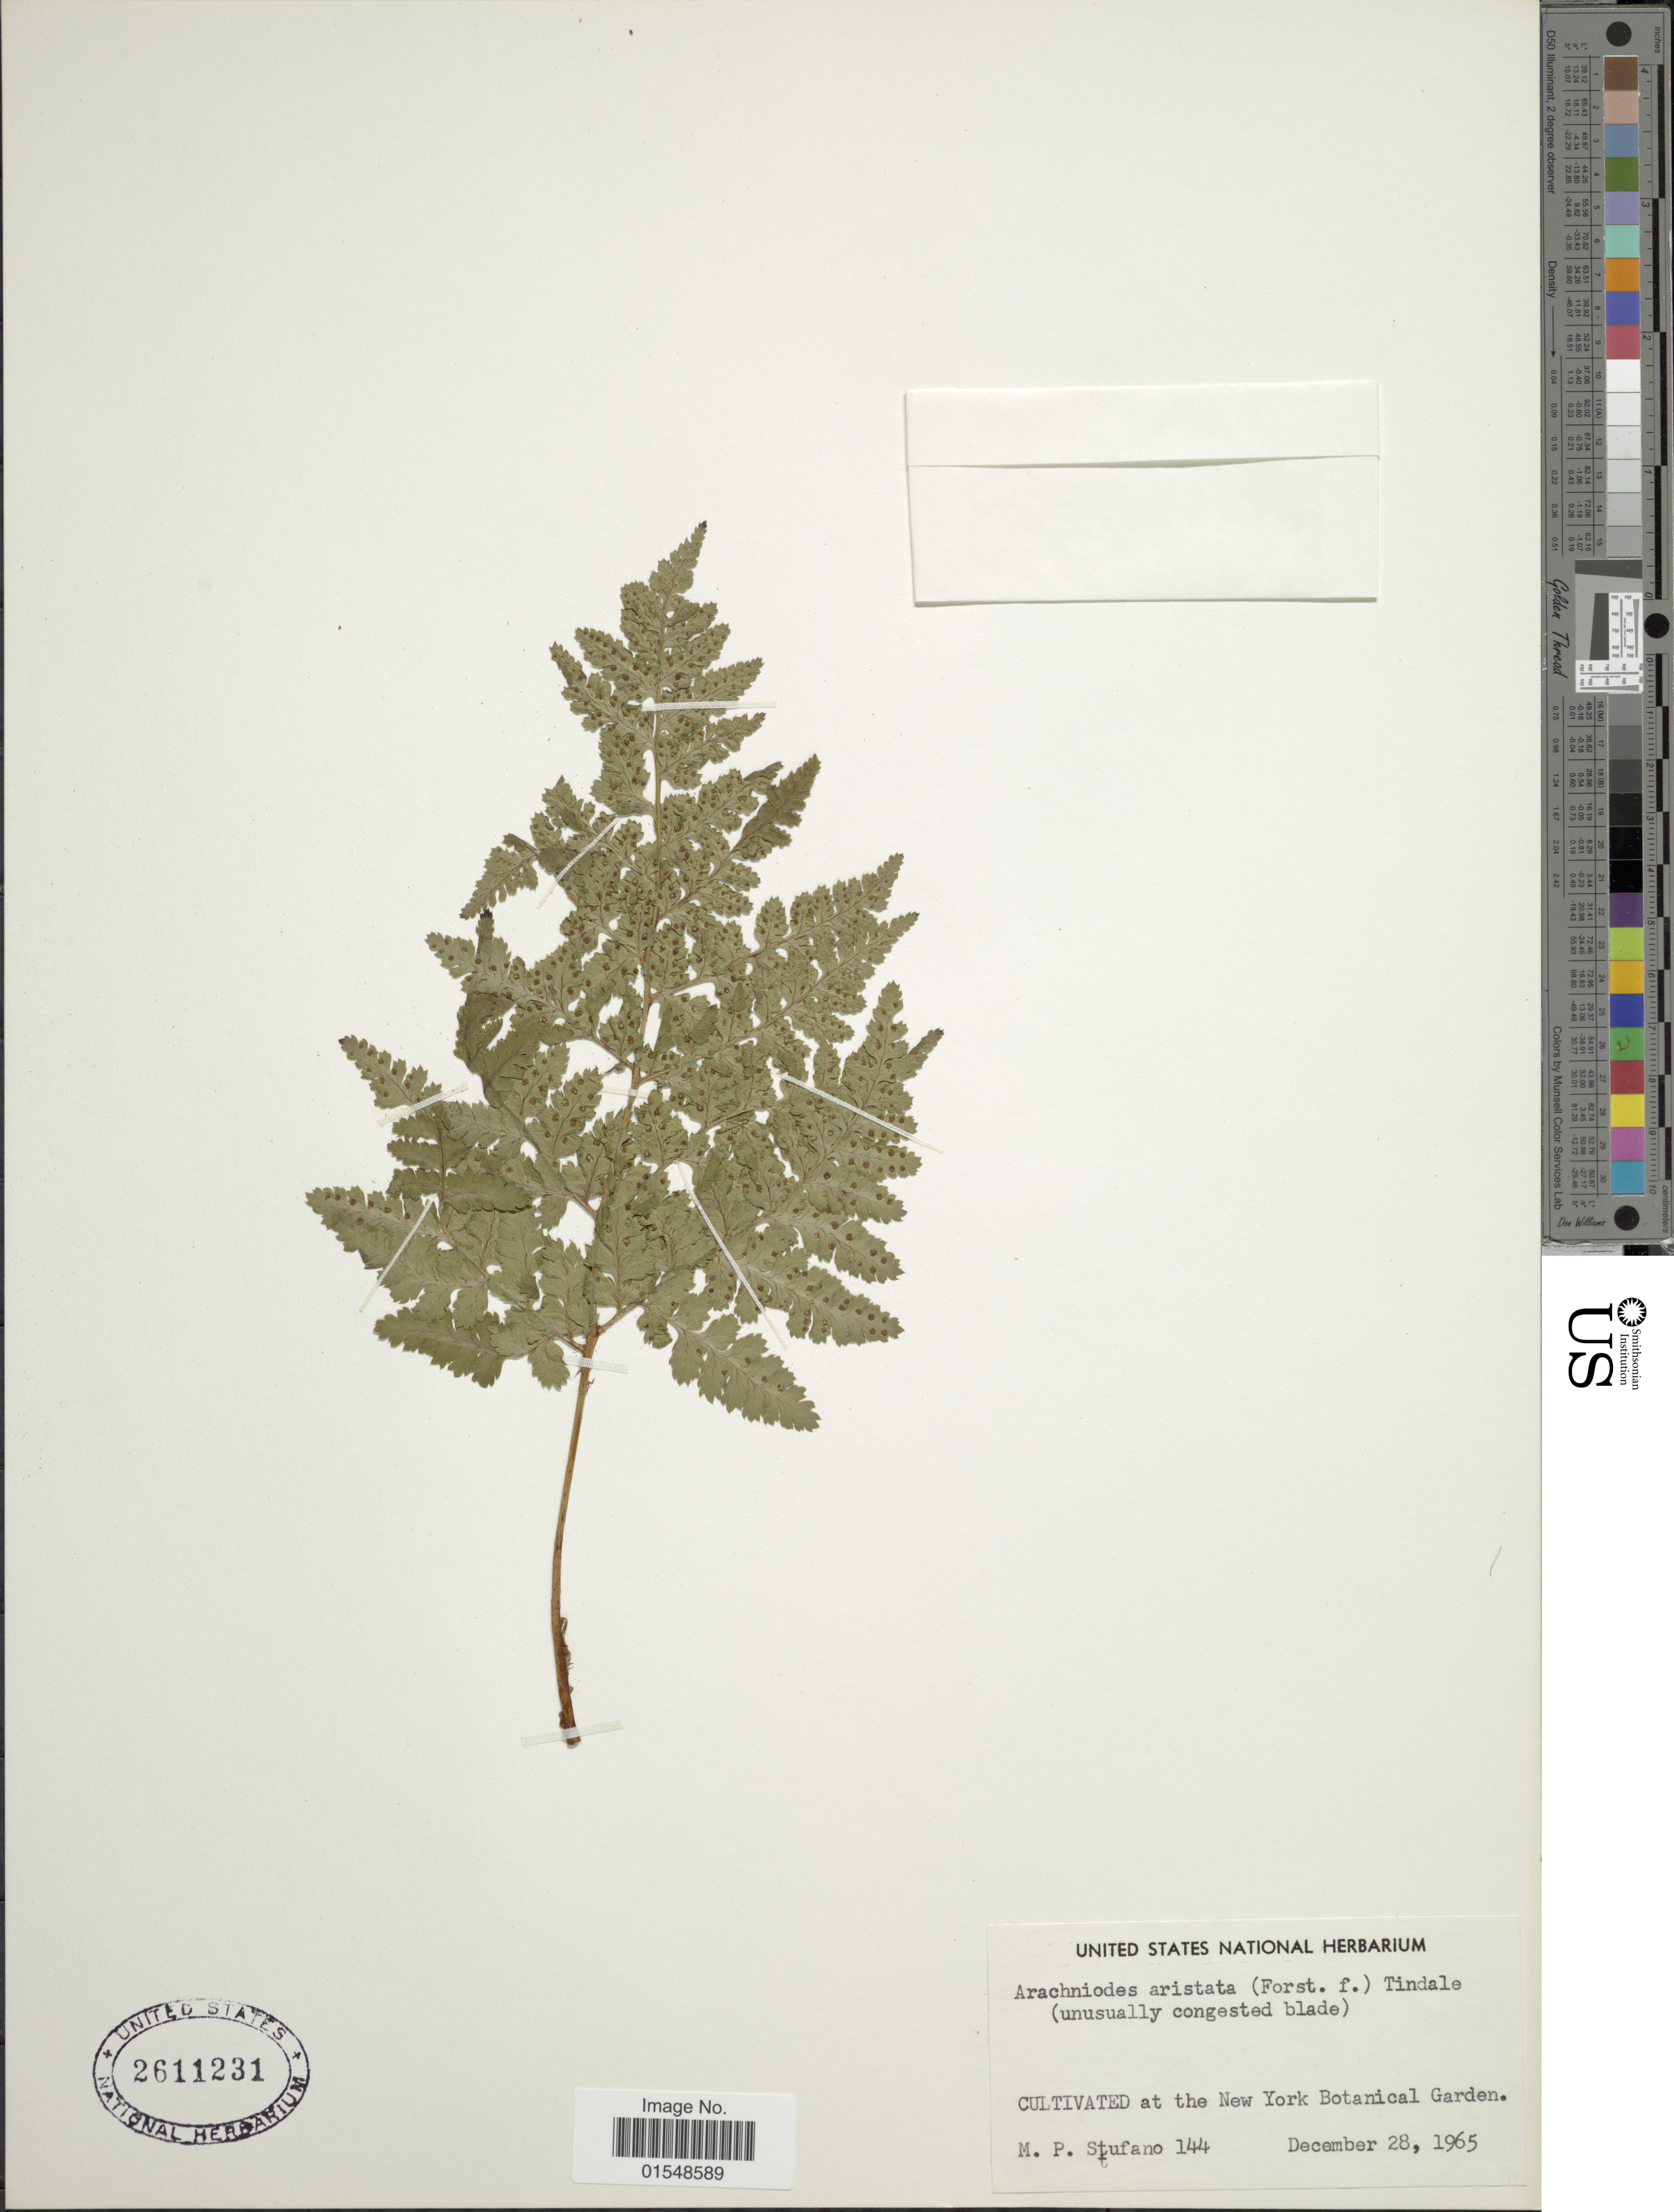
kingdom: Plantae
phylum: Tracheophyta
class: Polypodiopsida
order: Polypodiales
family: Dryopteridaceae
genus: Arachniodes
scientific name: Arachniodes aristata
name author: (G. Forst.) Tindale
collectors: M. Stufano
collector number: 144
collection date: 1965-12-28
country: United States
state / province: New York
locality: New York Botanical Garden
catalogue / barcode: US 2611231